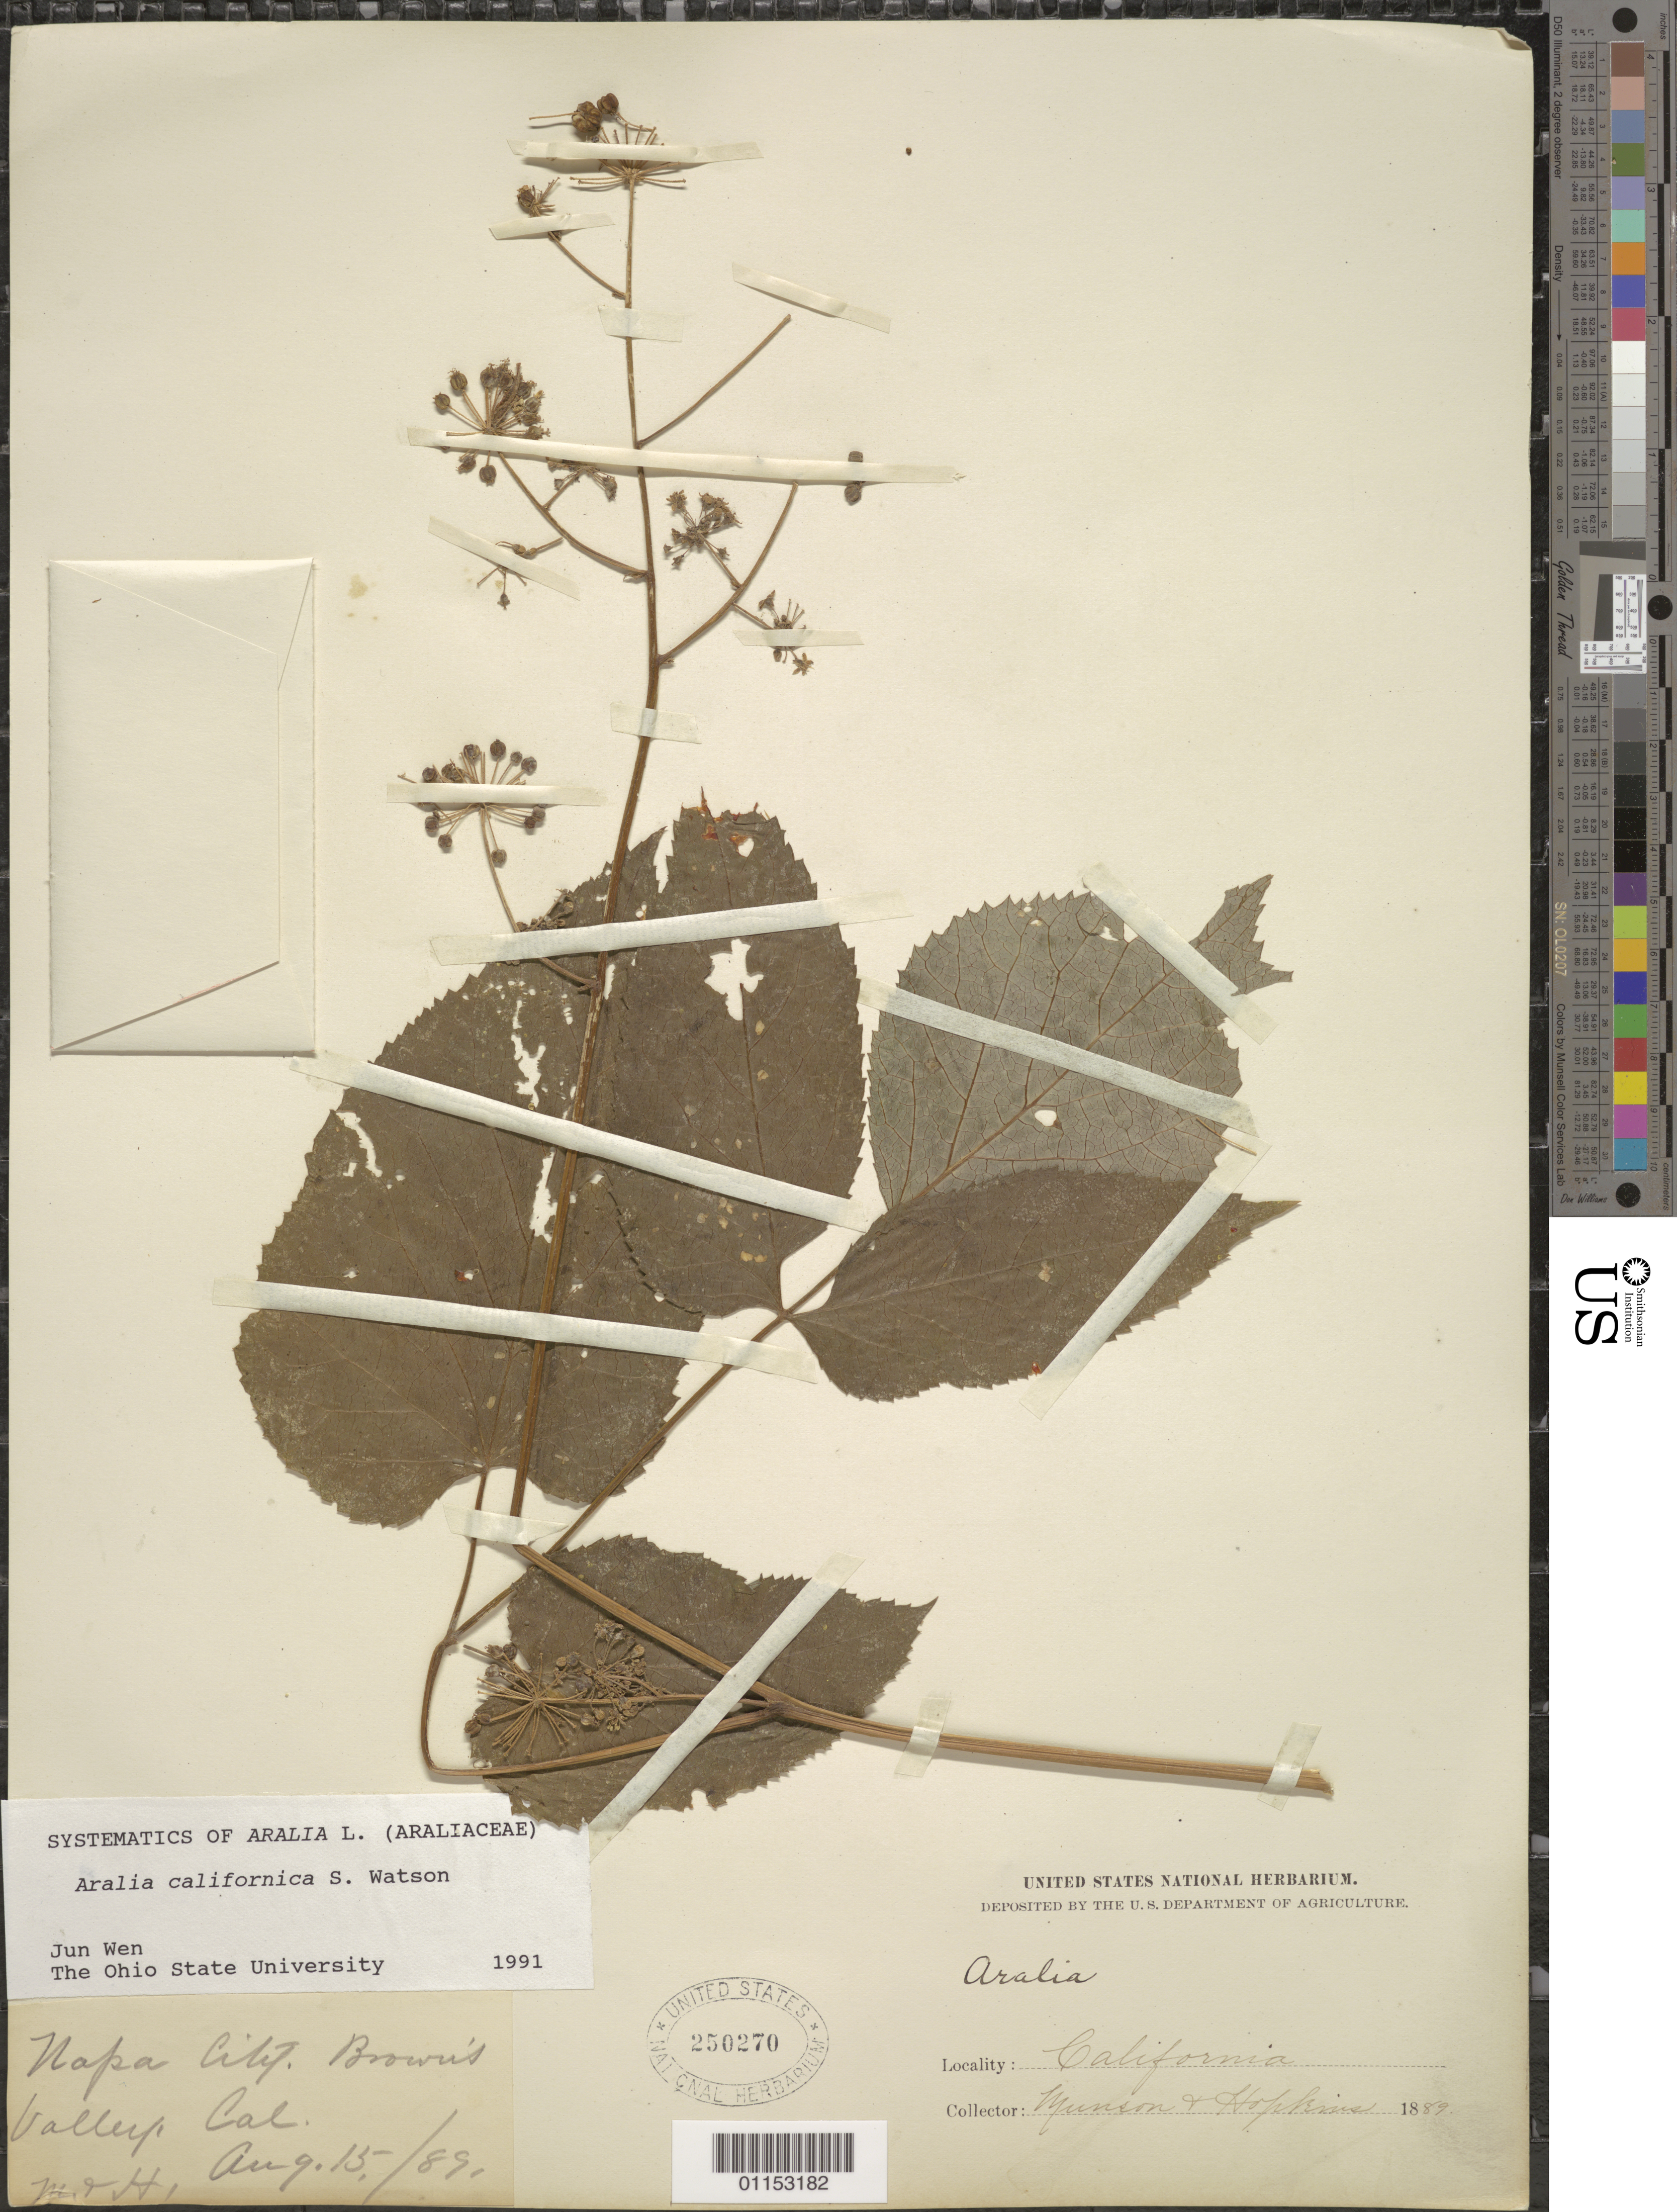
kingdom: Plantae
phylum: Tracheophyta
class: Magnoliopsida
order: Apiales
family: Araliaceae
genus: Aralia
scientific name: Aralia californica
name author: S. Watson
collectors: T. V. Munson & -- Hopkins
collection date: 1889-08-15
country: United States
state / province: California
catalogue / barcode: US 250270